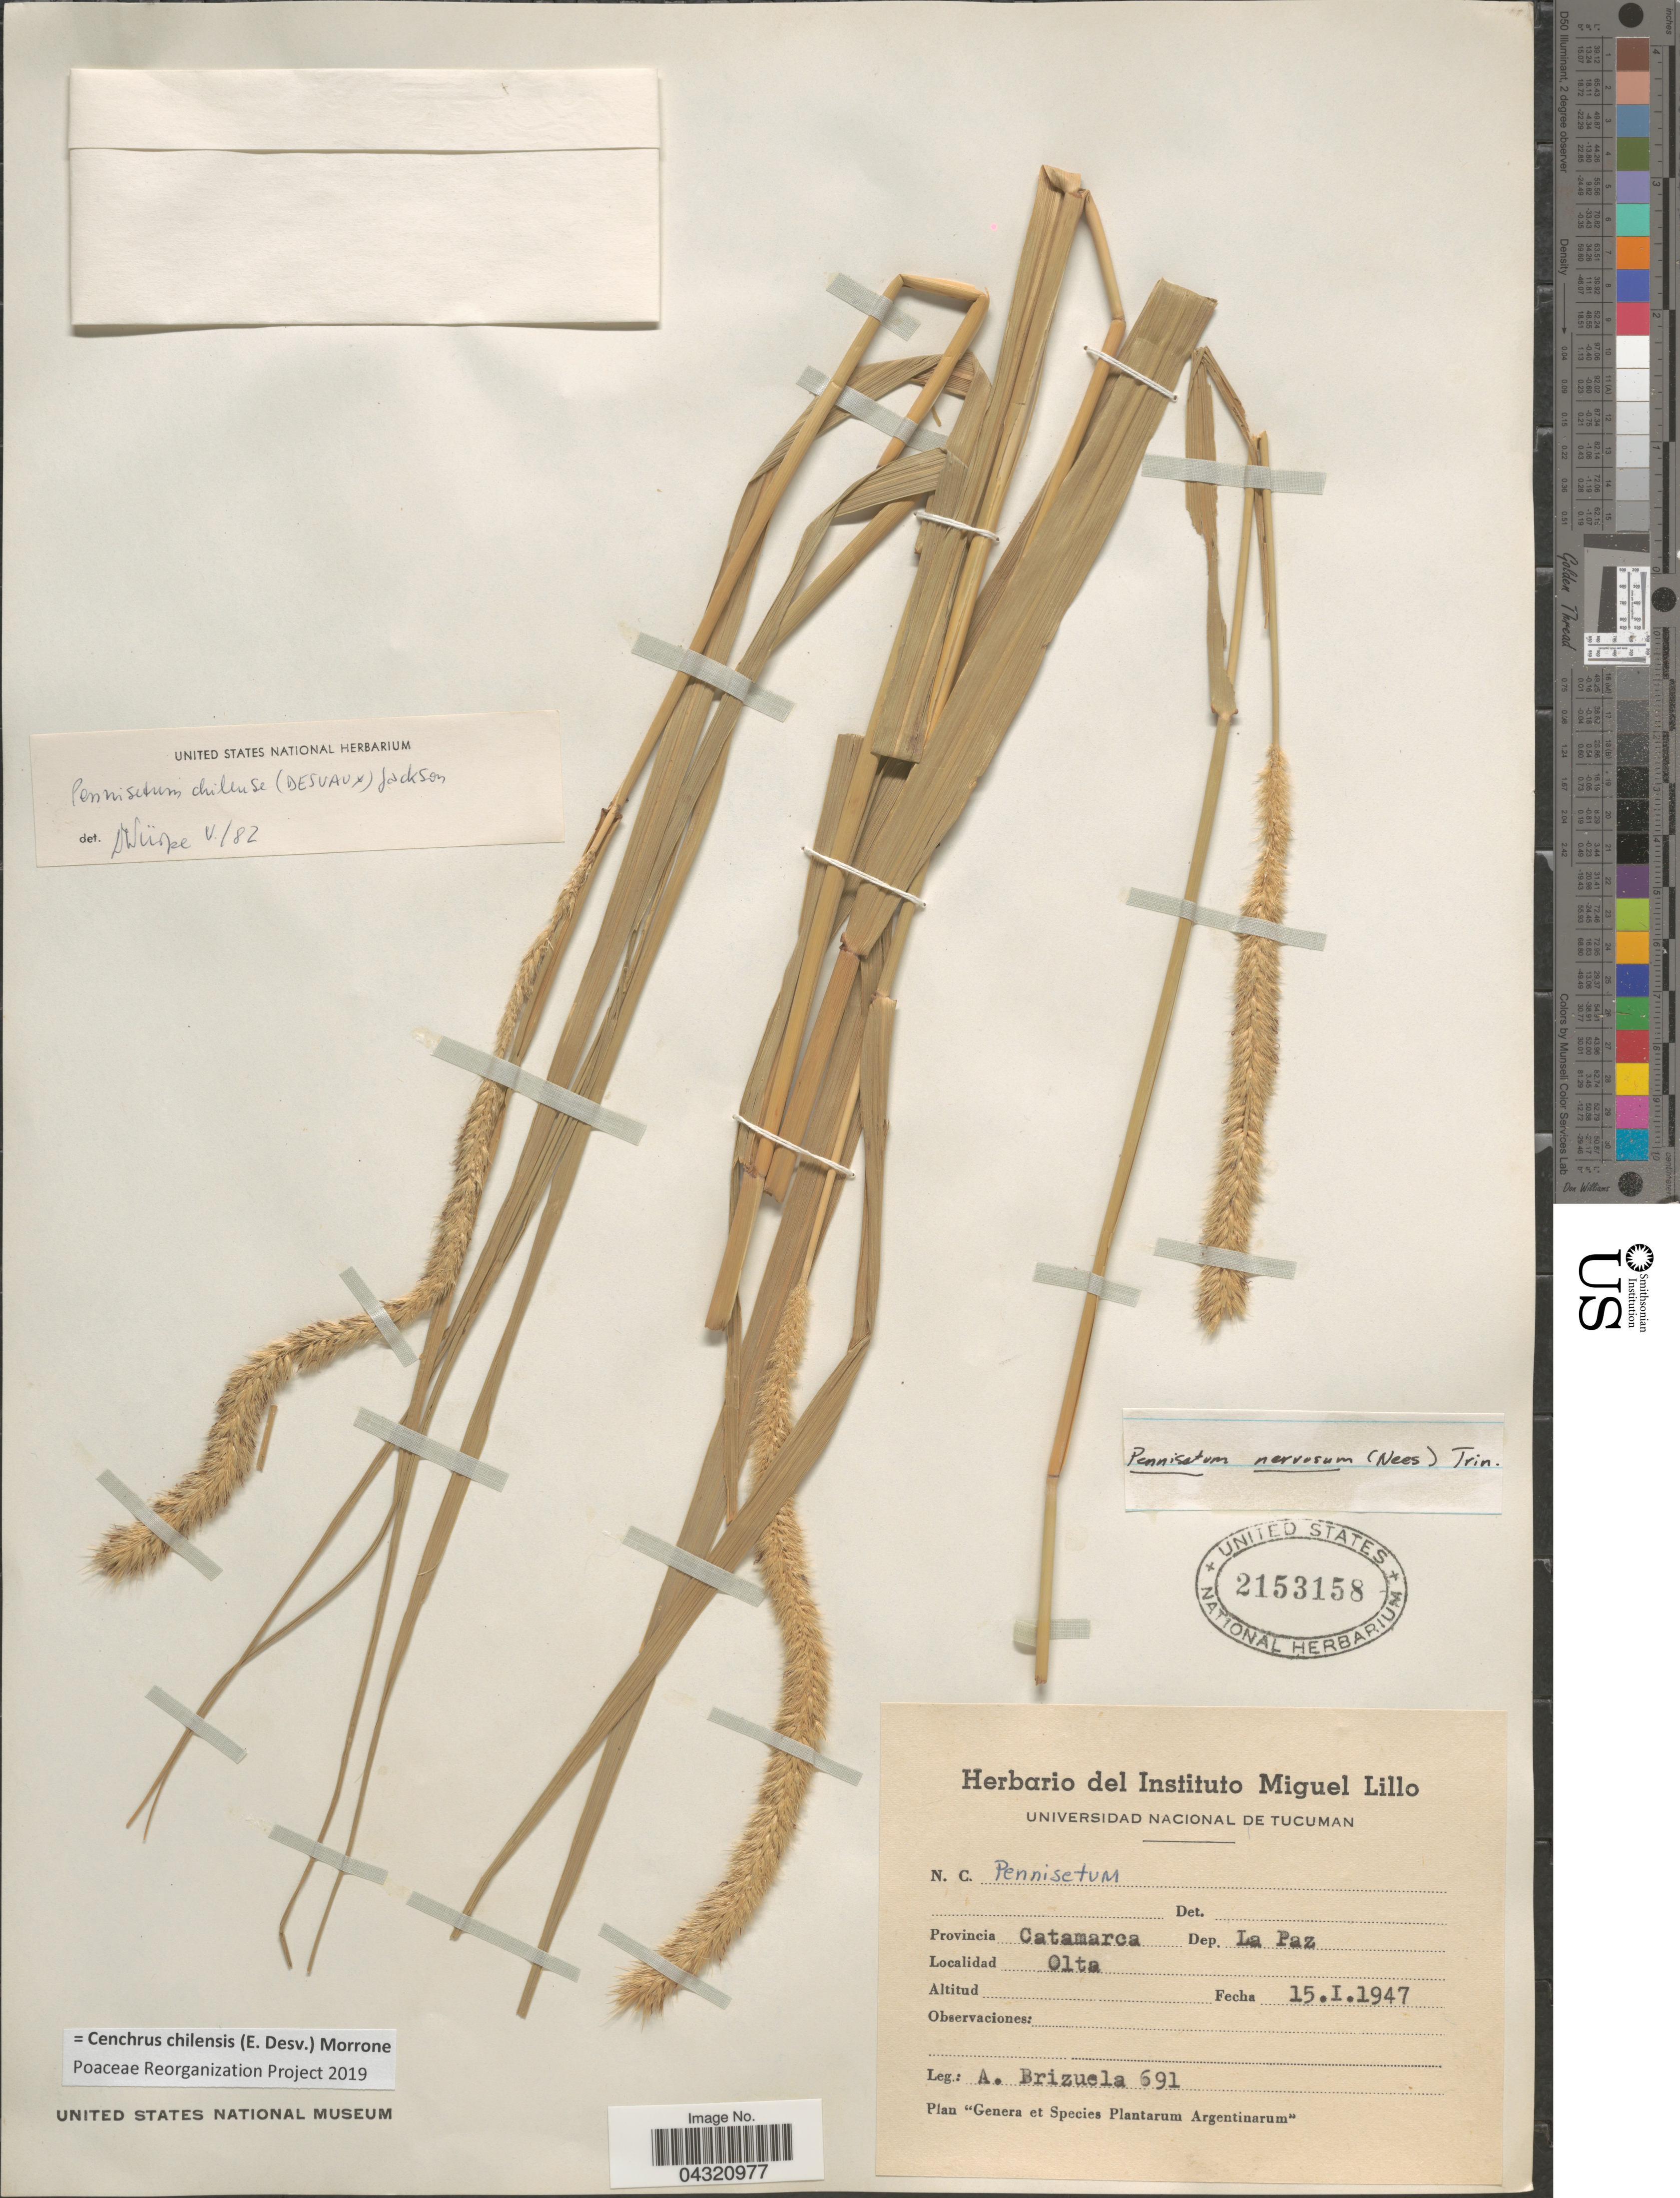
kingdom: Plantae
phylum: Tracheophyta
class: Liliopsida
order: Poales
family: Poaceae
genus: Cenchrus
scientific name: Cenchrus chilensis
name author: (É. Desv.) Morrone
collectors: A. Brizuela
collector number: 691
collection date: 1947-01-15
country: Argentina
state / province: Catamarca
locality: Dep. La Paz. Olta.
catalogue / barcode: US 2153158